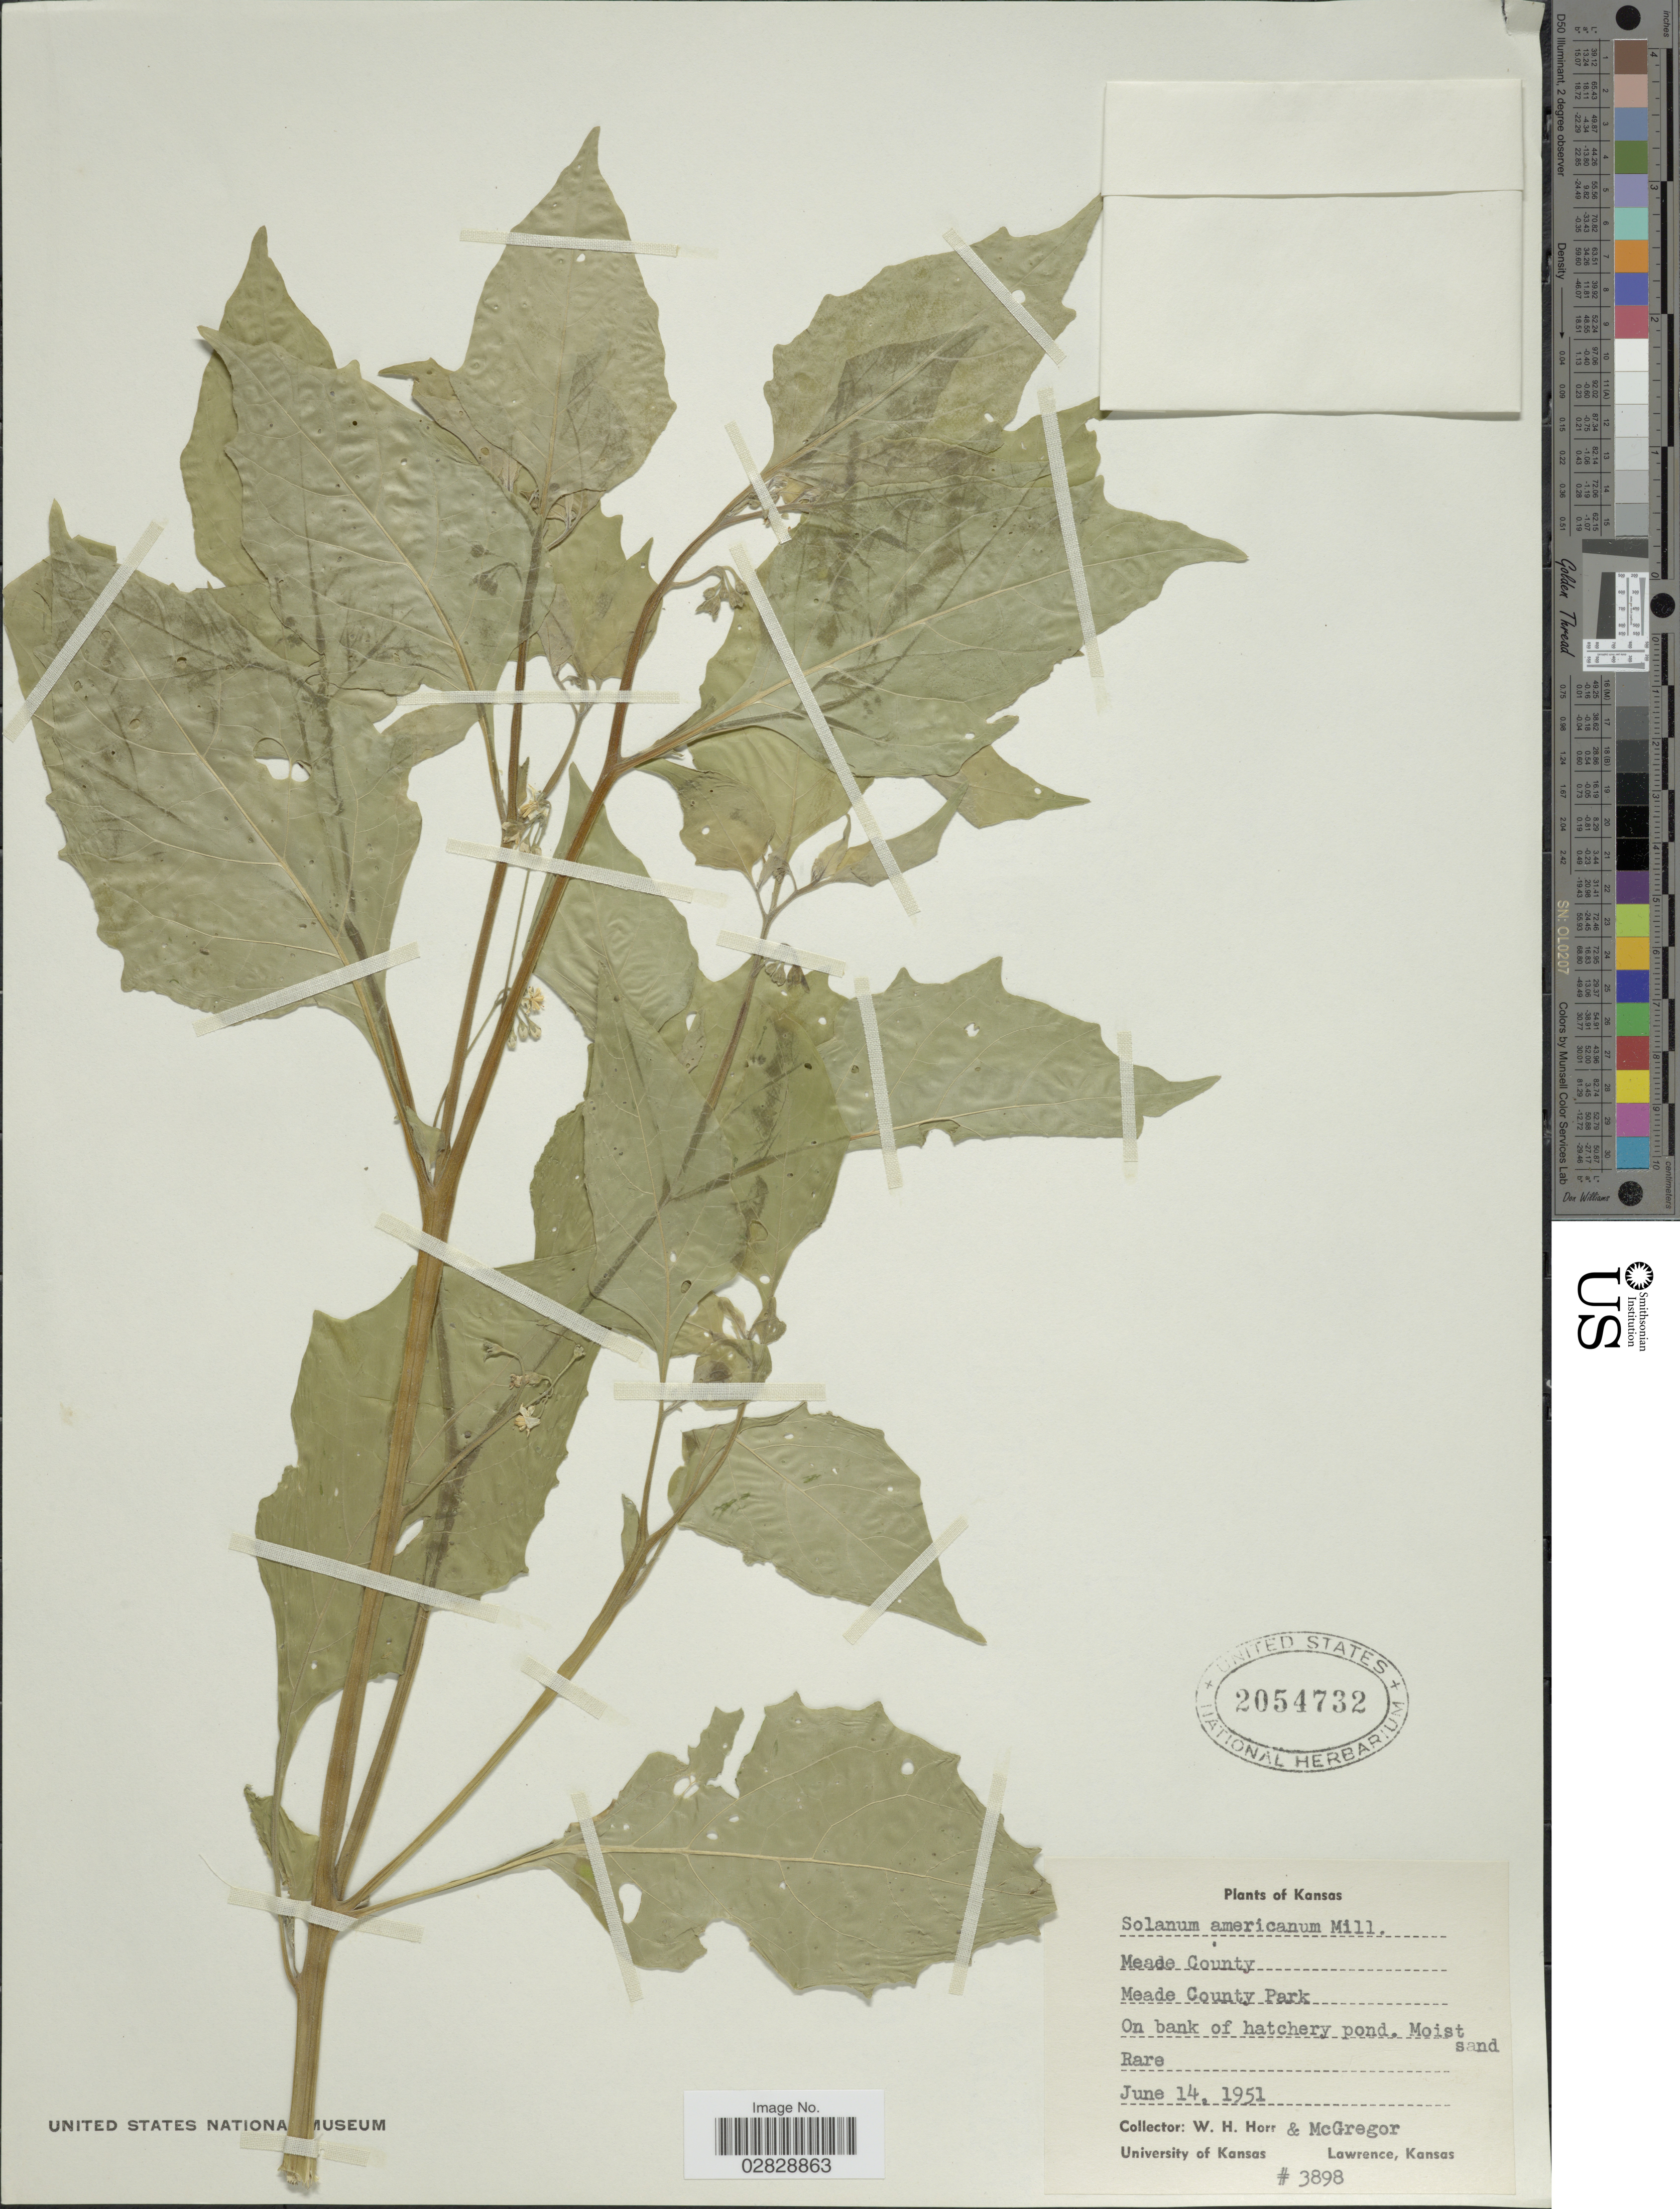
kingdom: Plantae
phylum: Tracheophyta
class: Magnoliopsida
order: Solanales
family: Solanaceae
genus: Solanum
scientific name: Solanum interius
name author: Rydb.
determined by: Knapp, S. D.; Särkinen, T.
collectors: W. H. Horr & -. McGregor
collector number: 3898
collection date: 1951-06-14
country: United States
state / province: Kansas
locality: Meade County. Meade County Park. On bank of hatchery pond.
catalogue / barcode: US 2054732